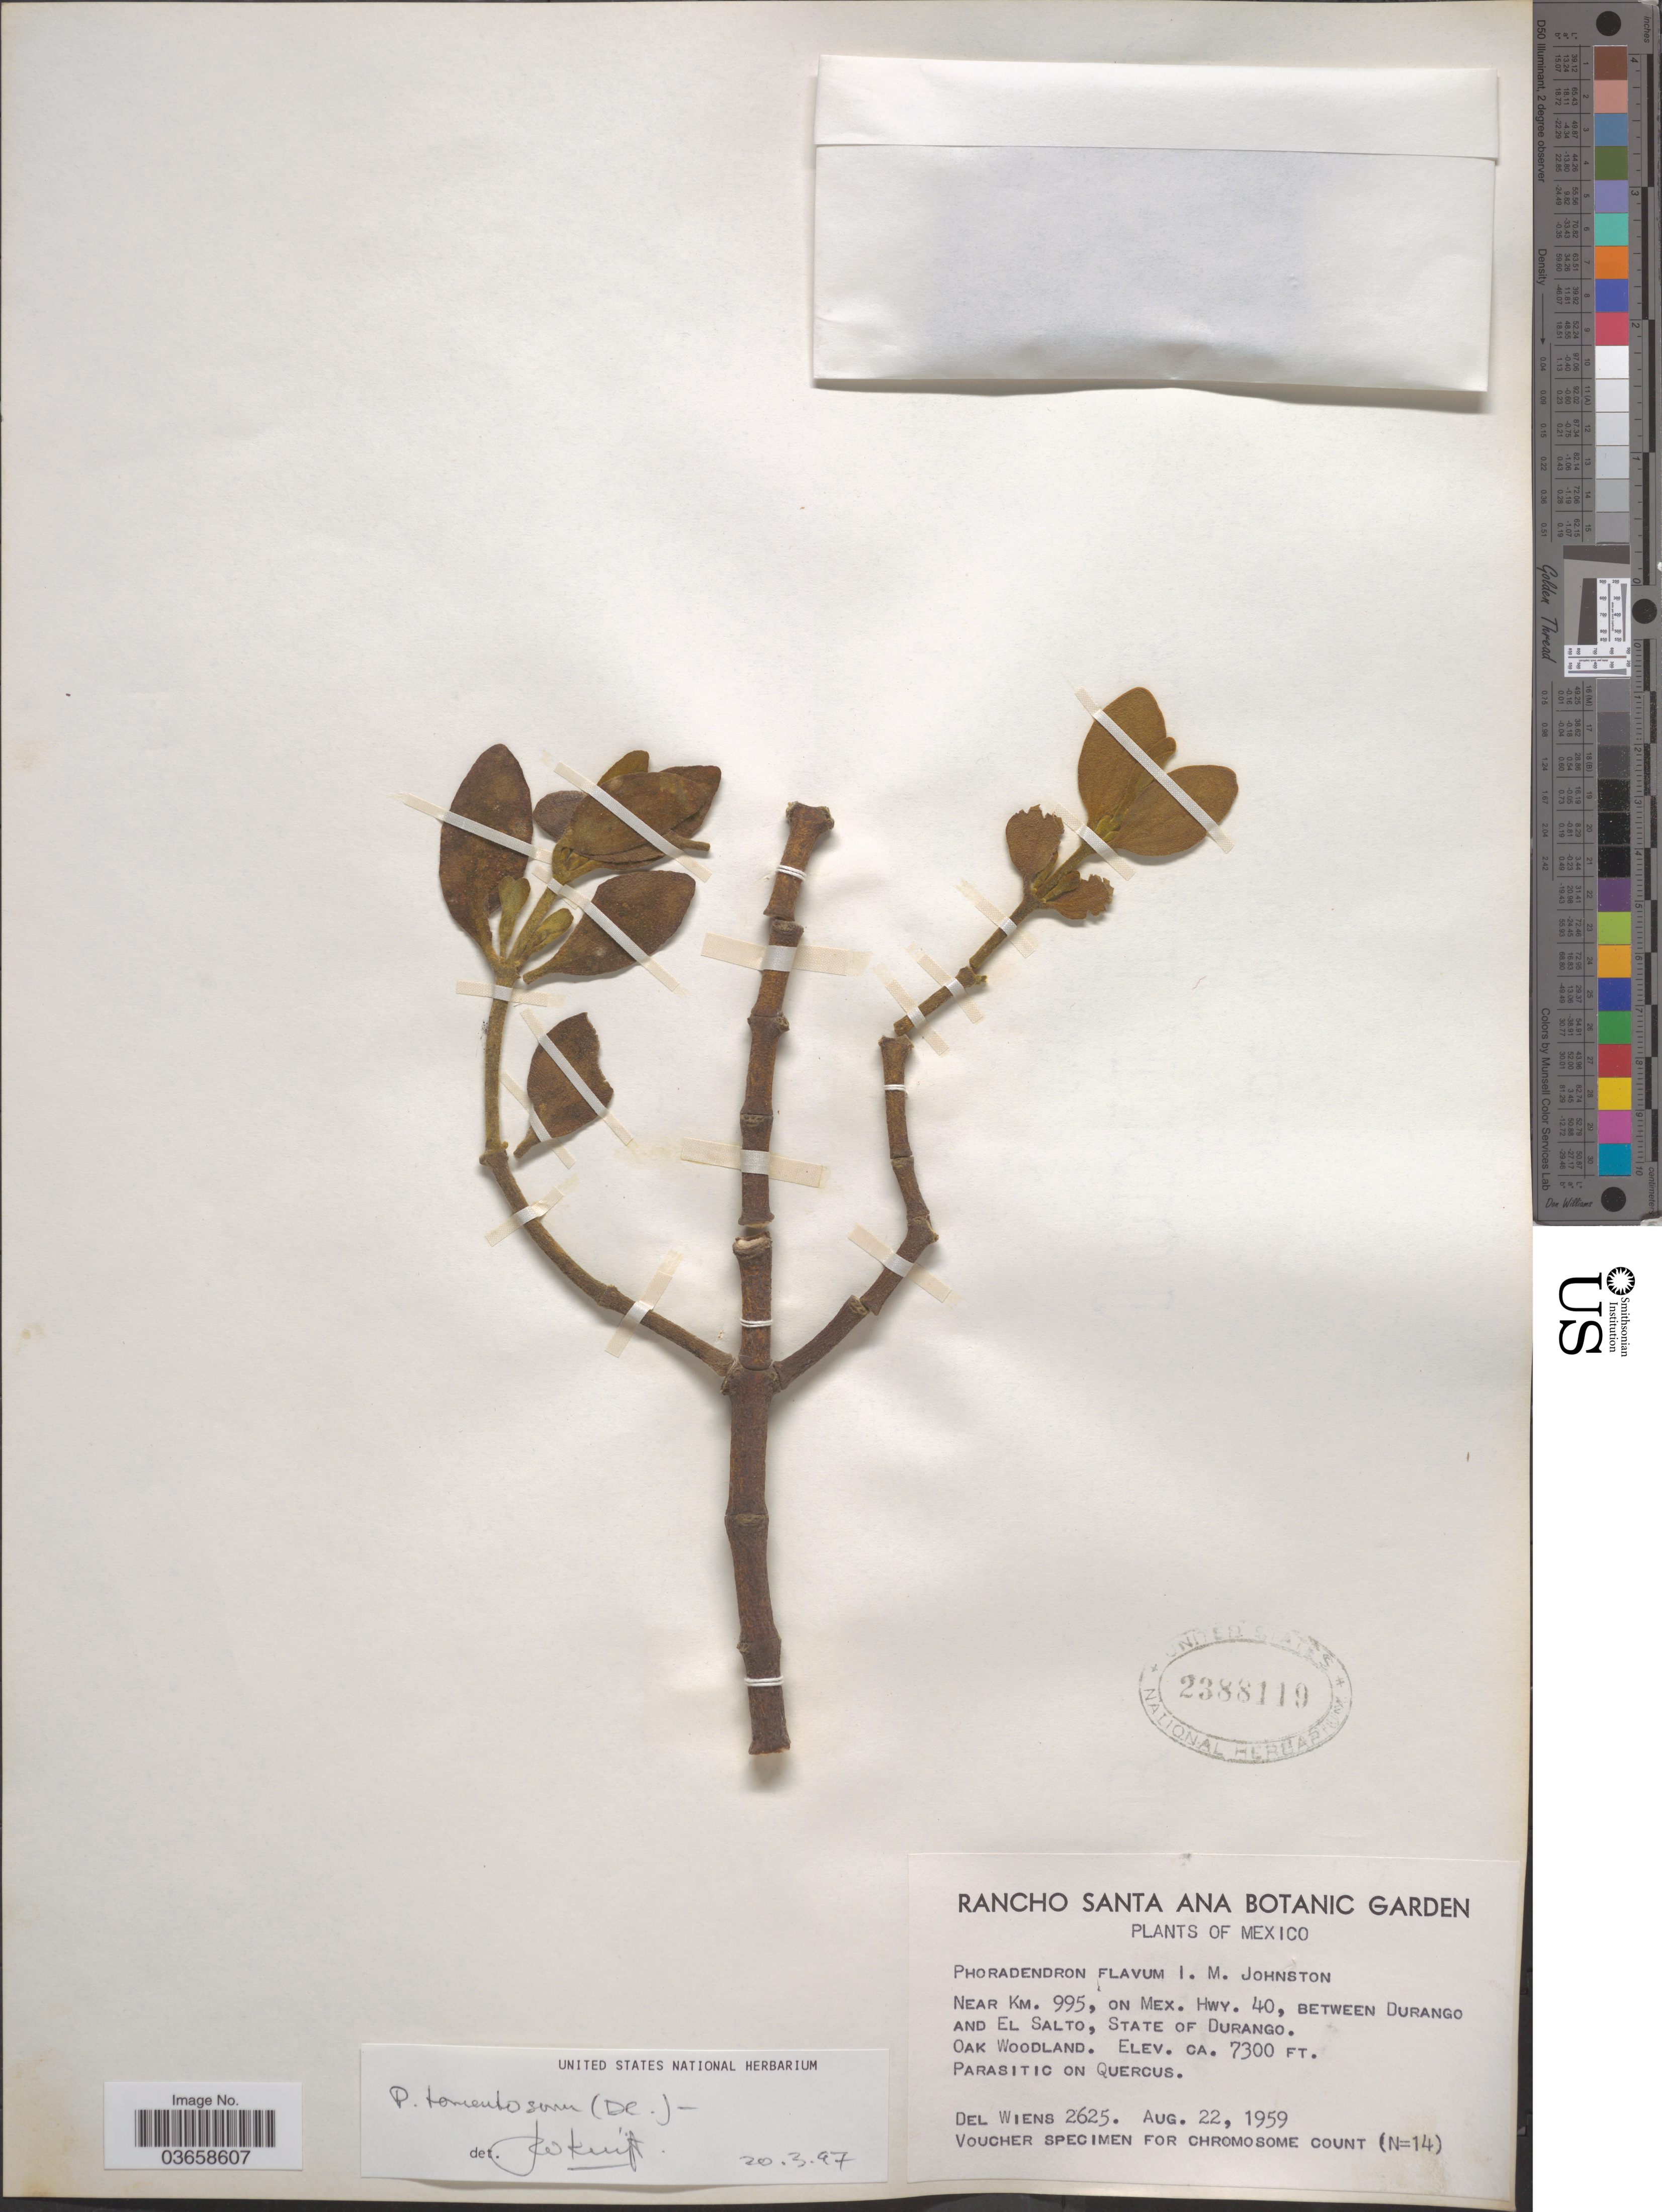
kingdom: Plantae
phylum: Tracheophyta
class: Magnoliopsida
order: Santalales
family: Viscaceae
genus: Phoradendron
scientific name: Phoradendron tomentosum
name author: DC.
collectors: D. Wiens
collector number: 2625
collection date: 1959-08-22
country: Mexico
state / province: Durango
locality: Near Km. 995, on Mex. Hwy. 40, between Durango and El Salto.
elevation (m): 2225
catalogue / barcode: US 2388119